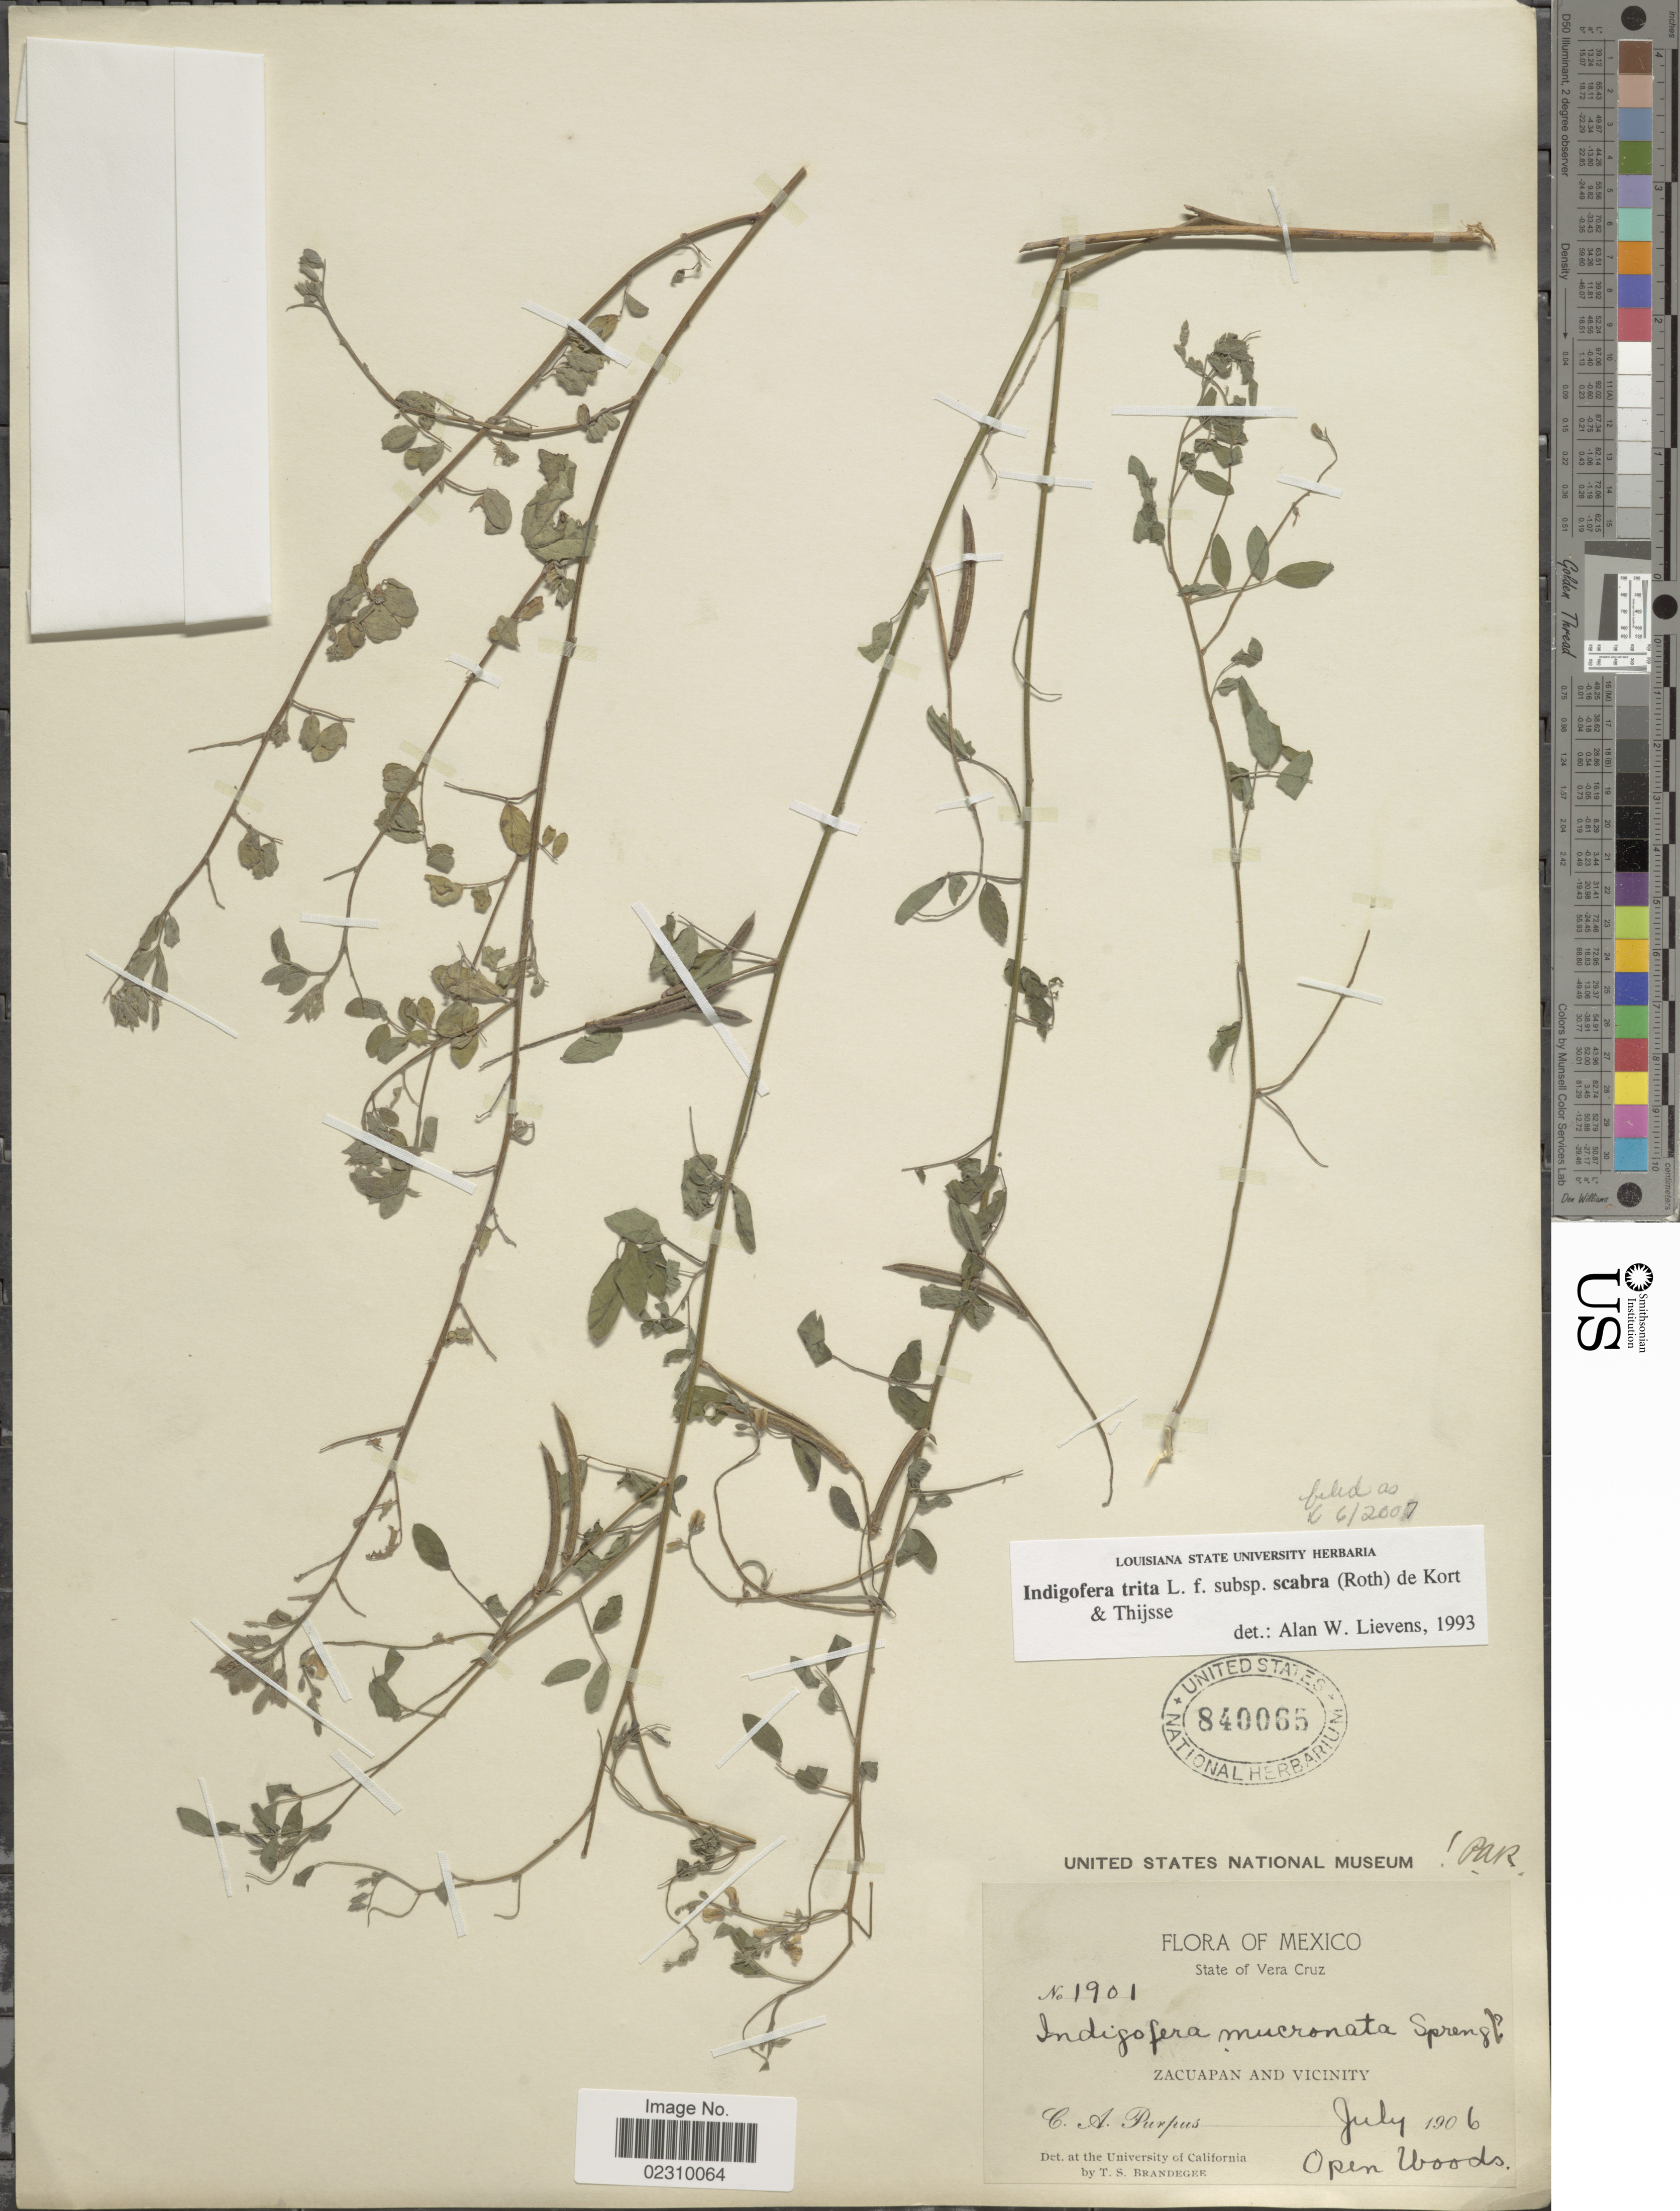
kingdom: Plantae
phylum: Tracheophyta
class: Magnoliopsida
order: Fabales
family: Fabaceae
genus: Indigofera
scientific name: Indigofera trita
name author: L. f.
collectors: C. A. Purpus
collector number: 1901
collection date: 1906-07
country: Mexico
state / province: Veracruz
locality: Zacuapan and vicinity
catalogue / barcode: US 840065